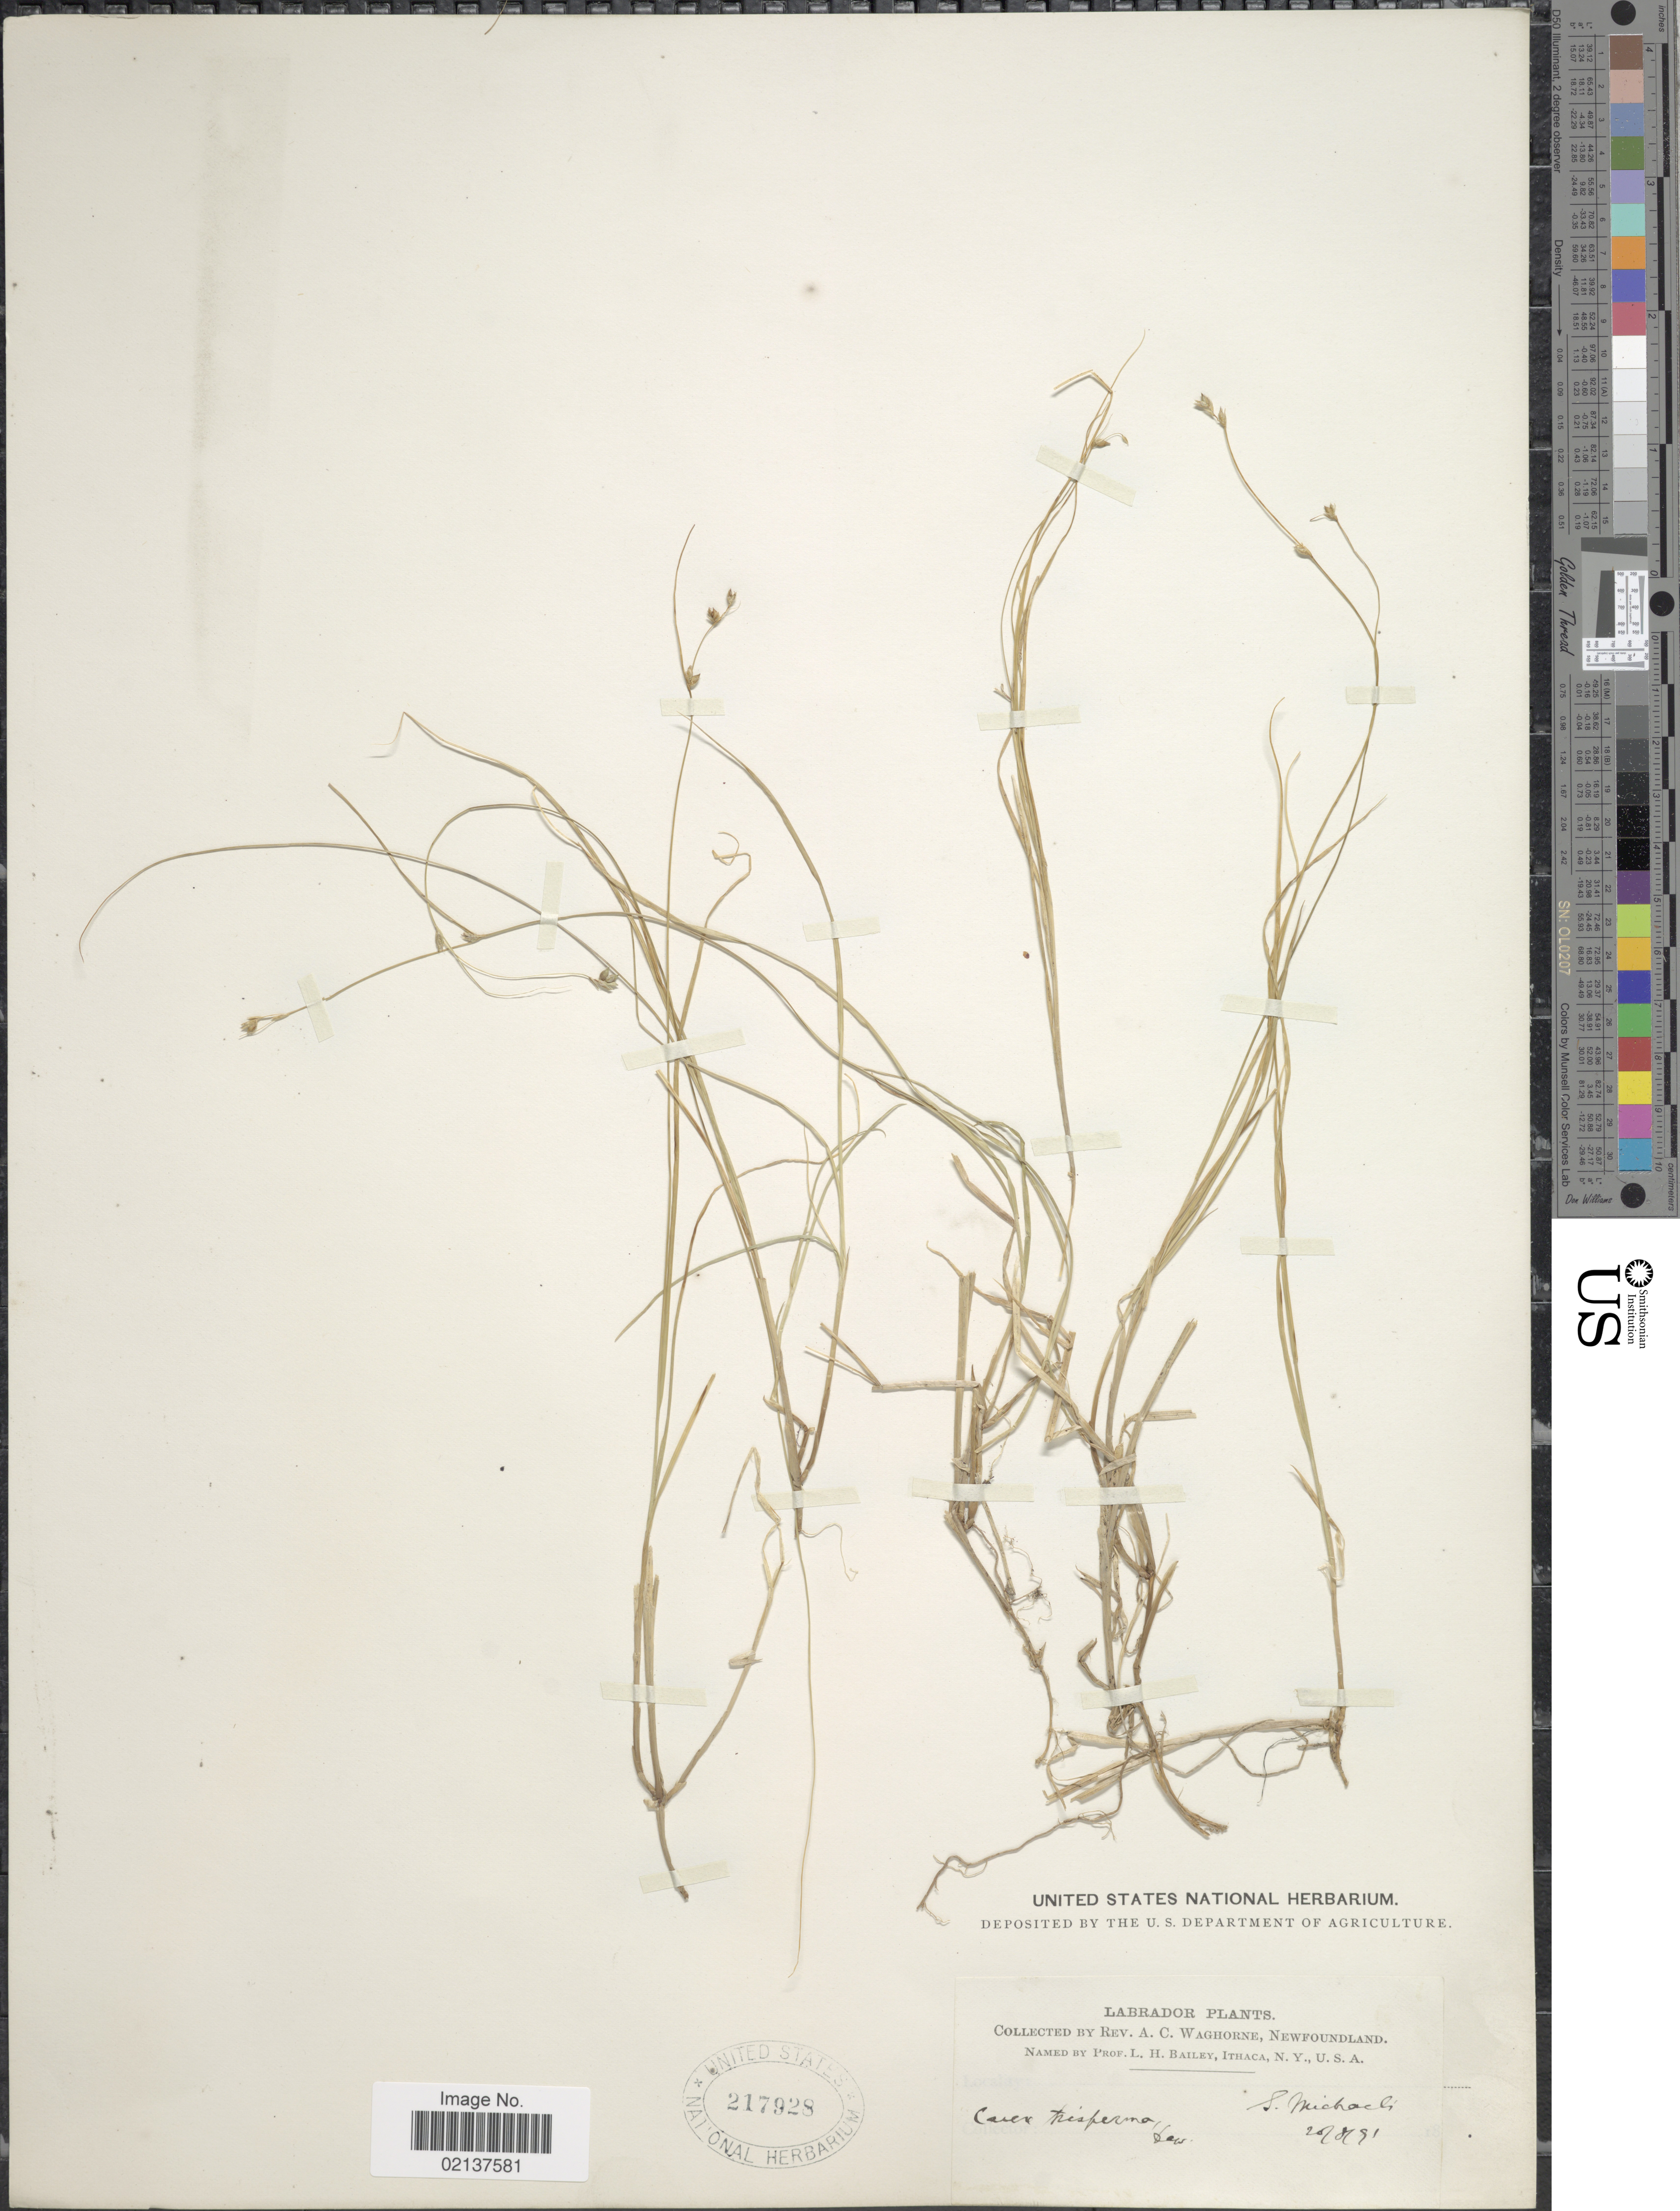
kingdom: Plantae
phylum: Tracheophyta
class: Liliopsida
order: Poales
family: Cyperaceae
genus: Carex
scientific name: Carex trisperma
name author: Dewey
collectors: A. Waghorne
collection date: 1891-08-26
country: Canada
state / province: Newfoundland and Labrador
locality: Labrador, S. Michael's.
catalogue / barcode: US 217928